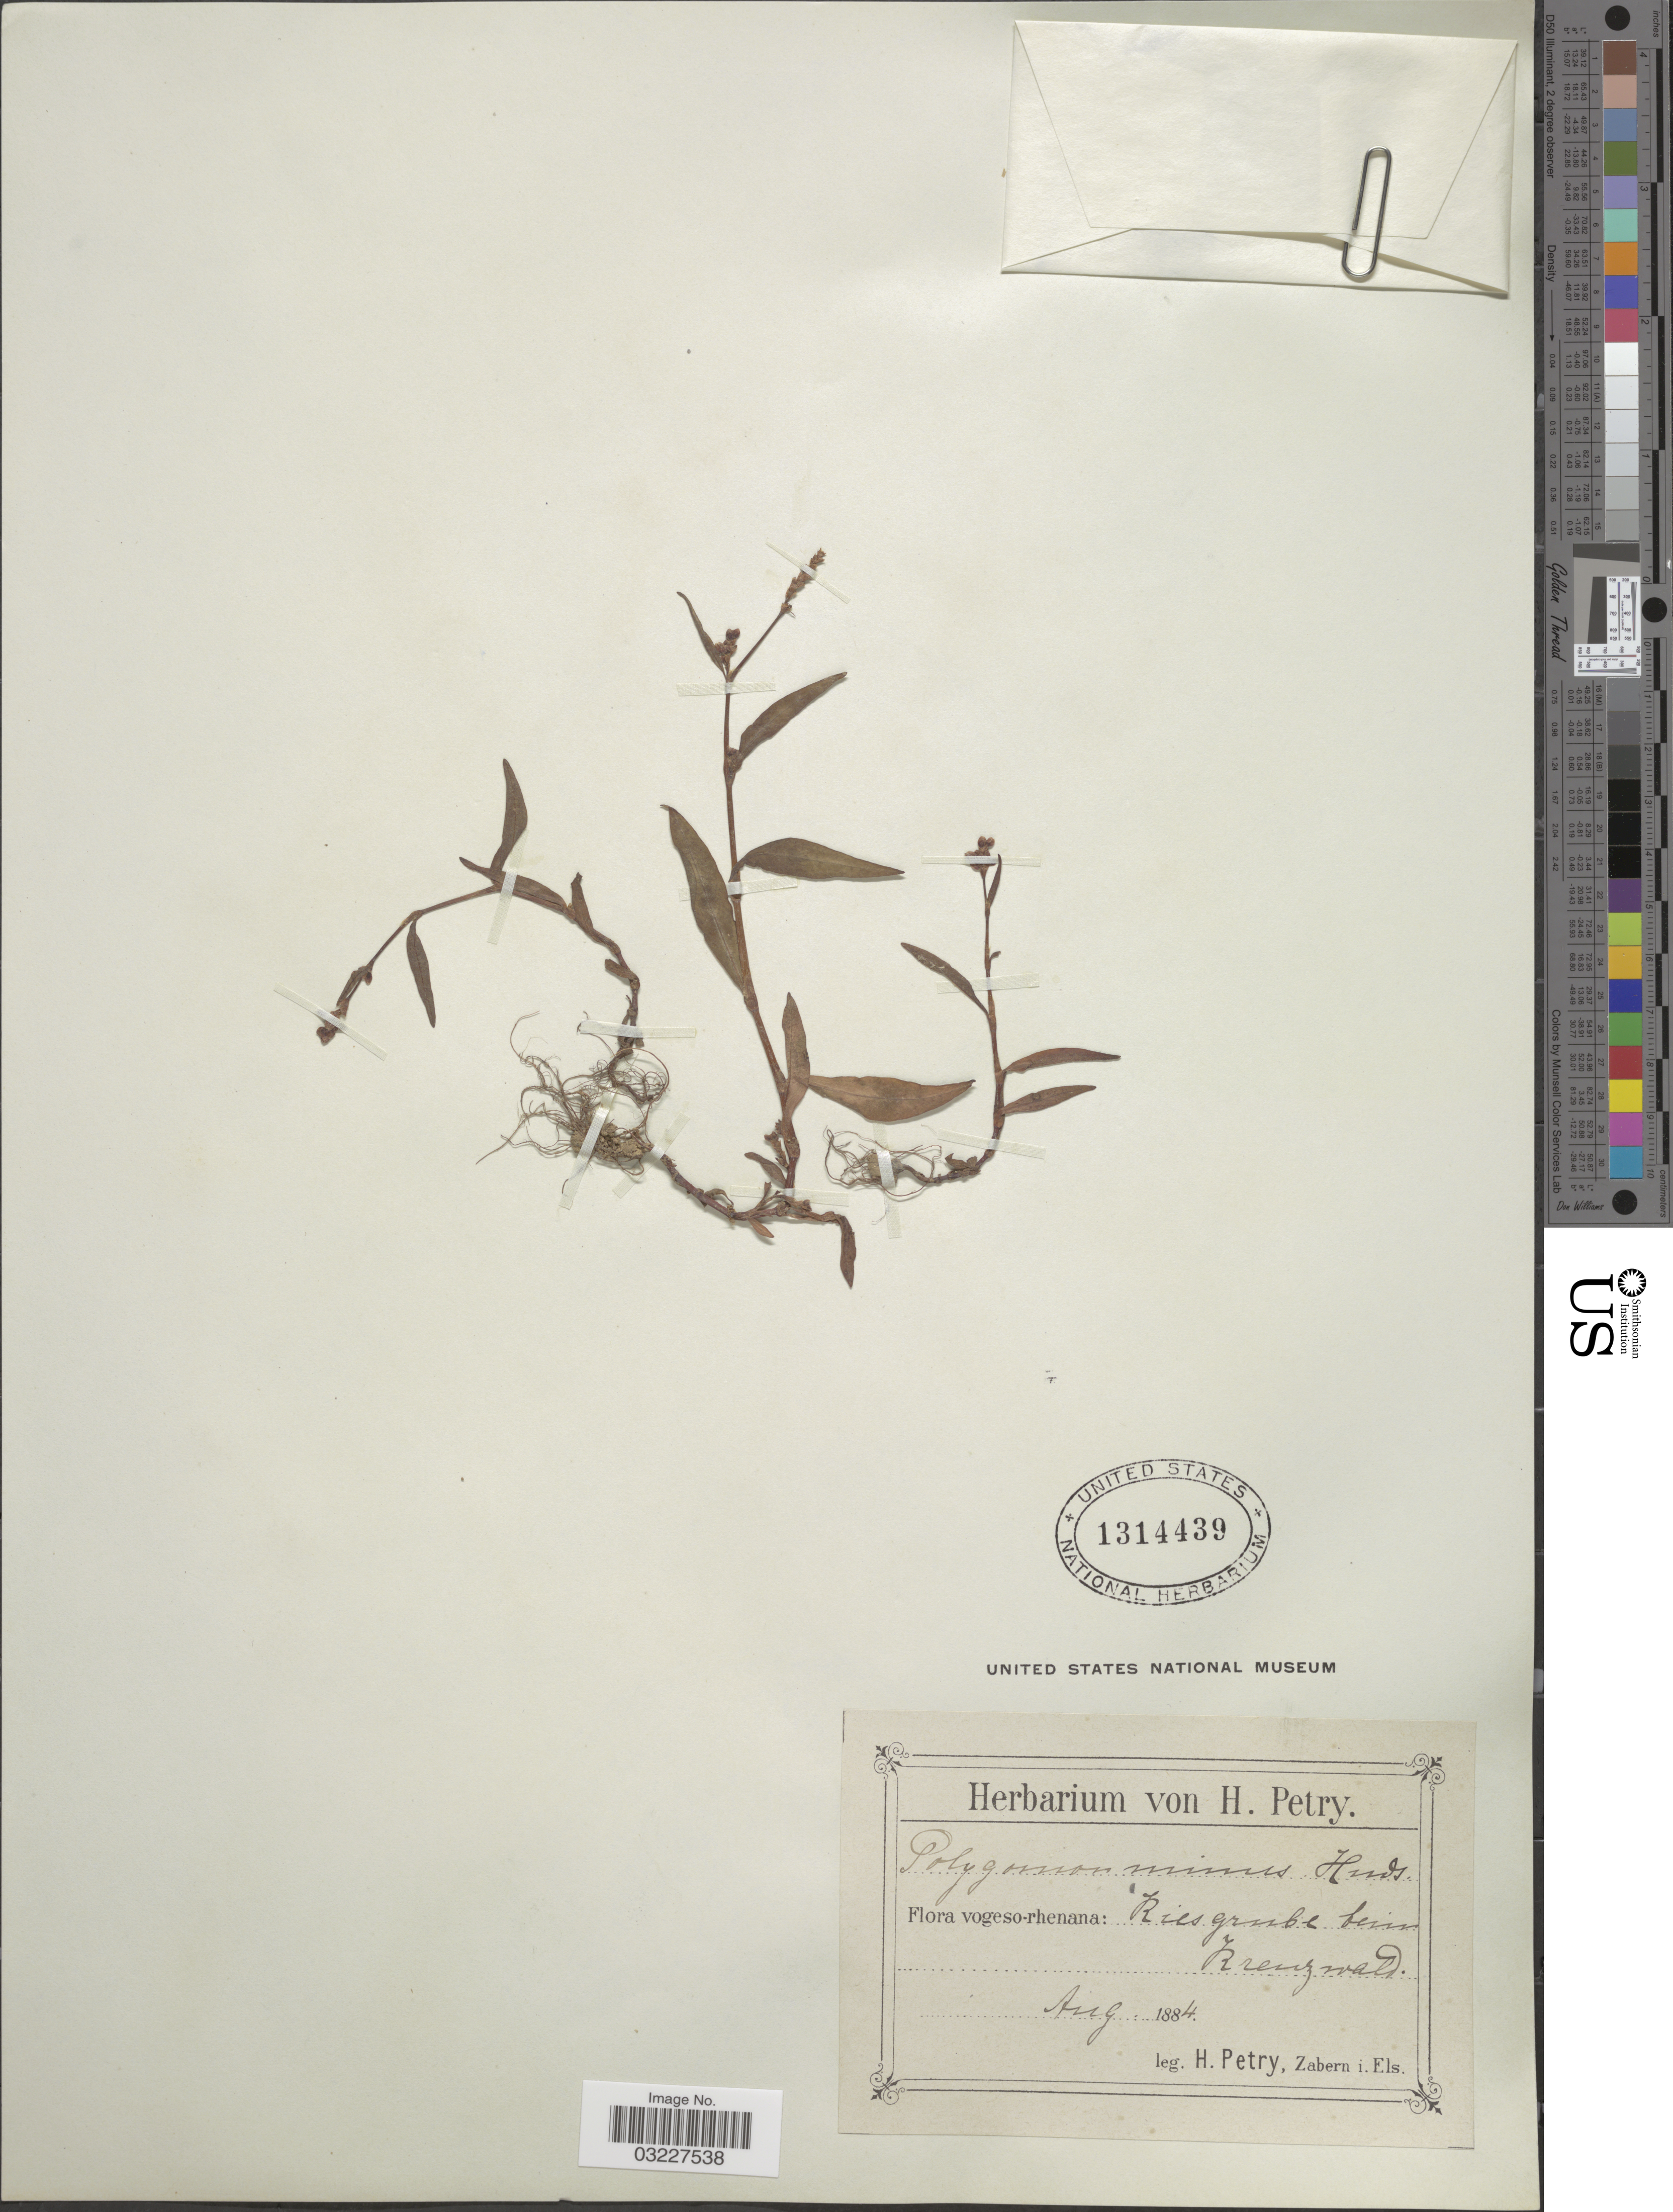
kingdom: Plantae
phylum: Tracheophyta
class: Magnoliopsida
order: Caryophyllales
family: Polygonaceae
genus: Polygonum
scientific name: Polygonum minus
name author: Huds.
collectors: H. Petry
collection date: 1884-08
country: Germany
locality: Vogeso-rhenana: Kiesgrube bein, Kreuzwald. [interpreted]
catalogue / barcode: US 1314439